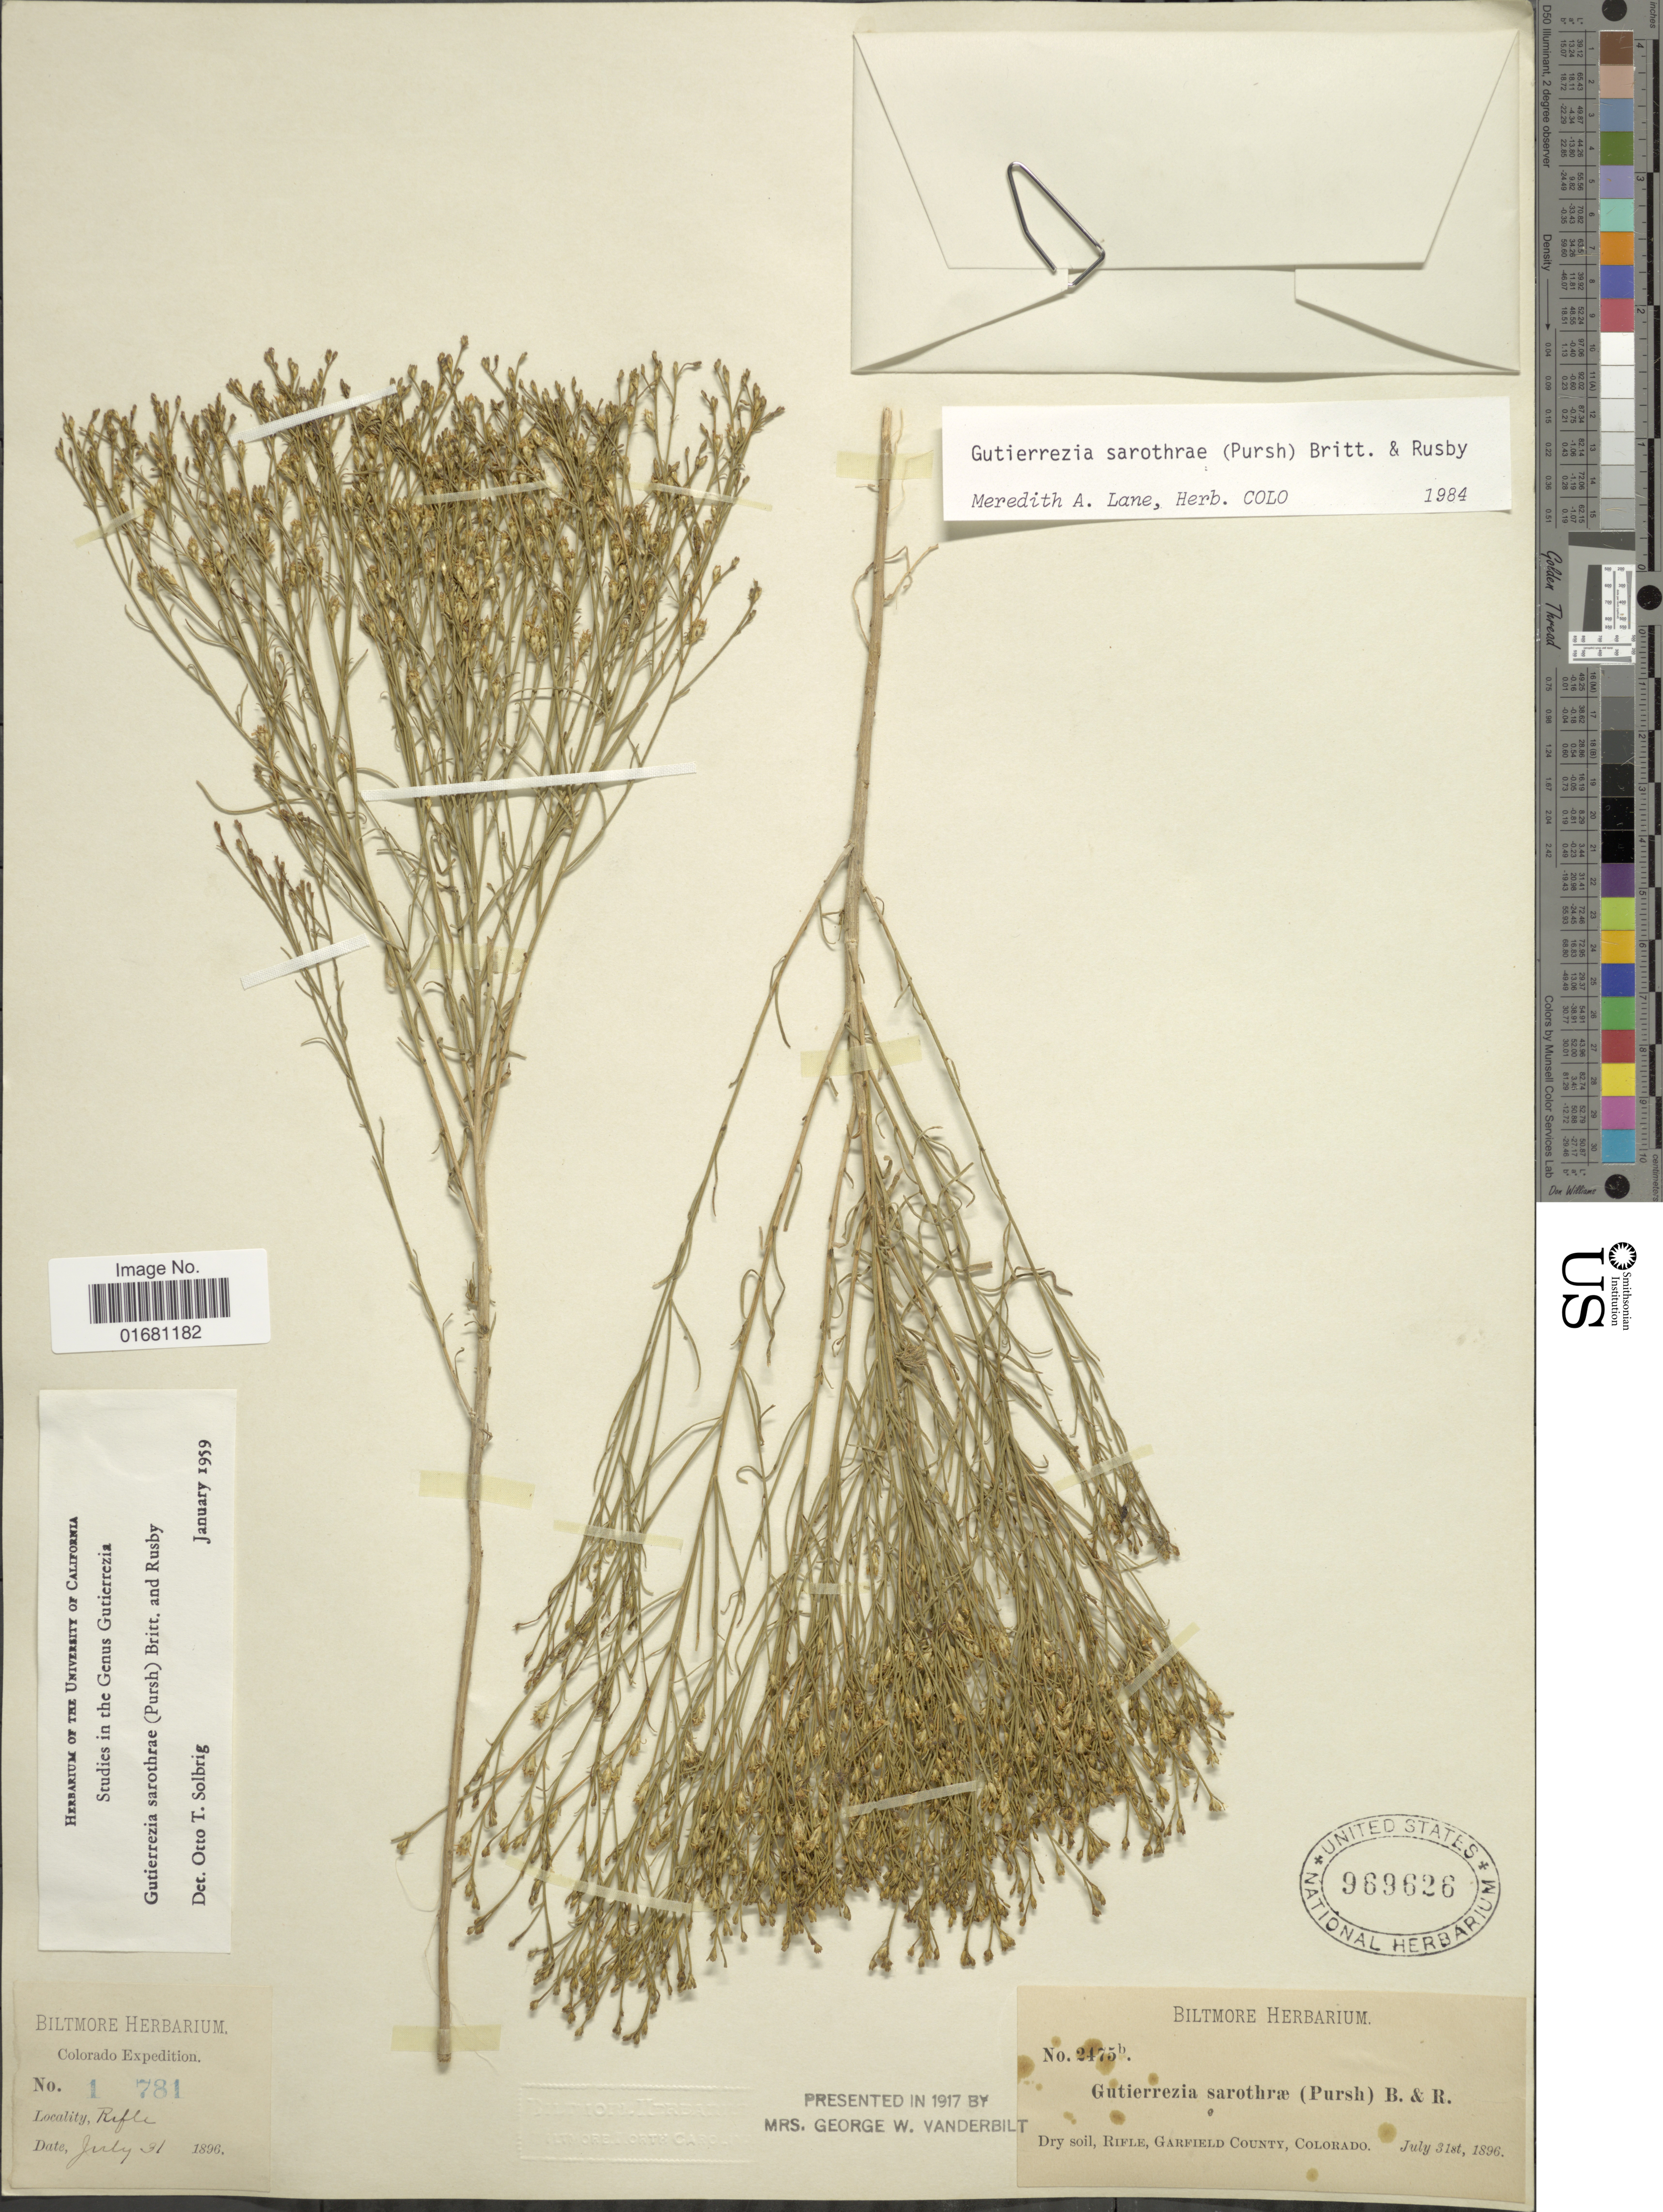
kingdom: Plantae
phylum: Tracheophyta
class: Magnoliopsida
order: Asterales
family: Asteraceae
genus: Gutierrezia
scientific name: Gutierrezia sarothrae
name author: (Pursh) Britton & Rusby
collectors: ex herb. Biltmore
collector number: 2475b/1 781?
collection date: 1896-07-31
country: United States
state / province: Colorado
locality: Dry Soil, Rifle, Garfield County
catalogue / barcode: US 969626